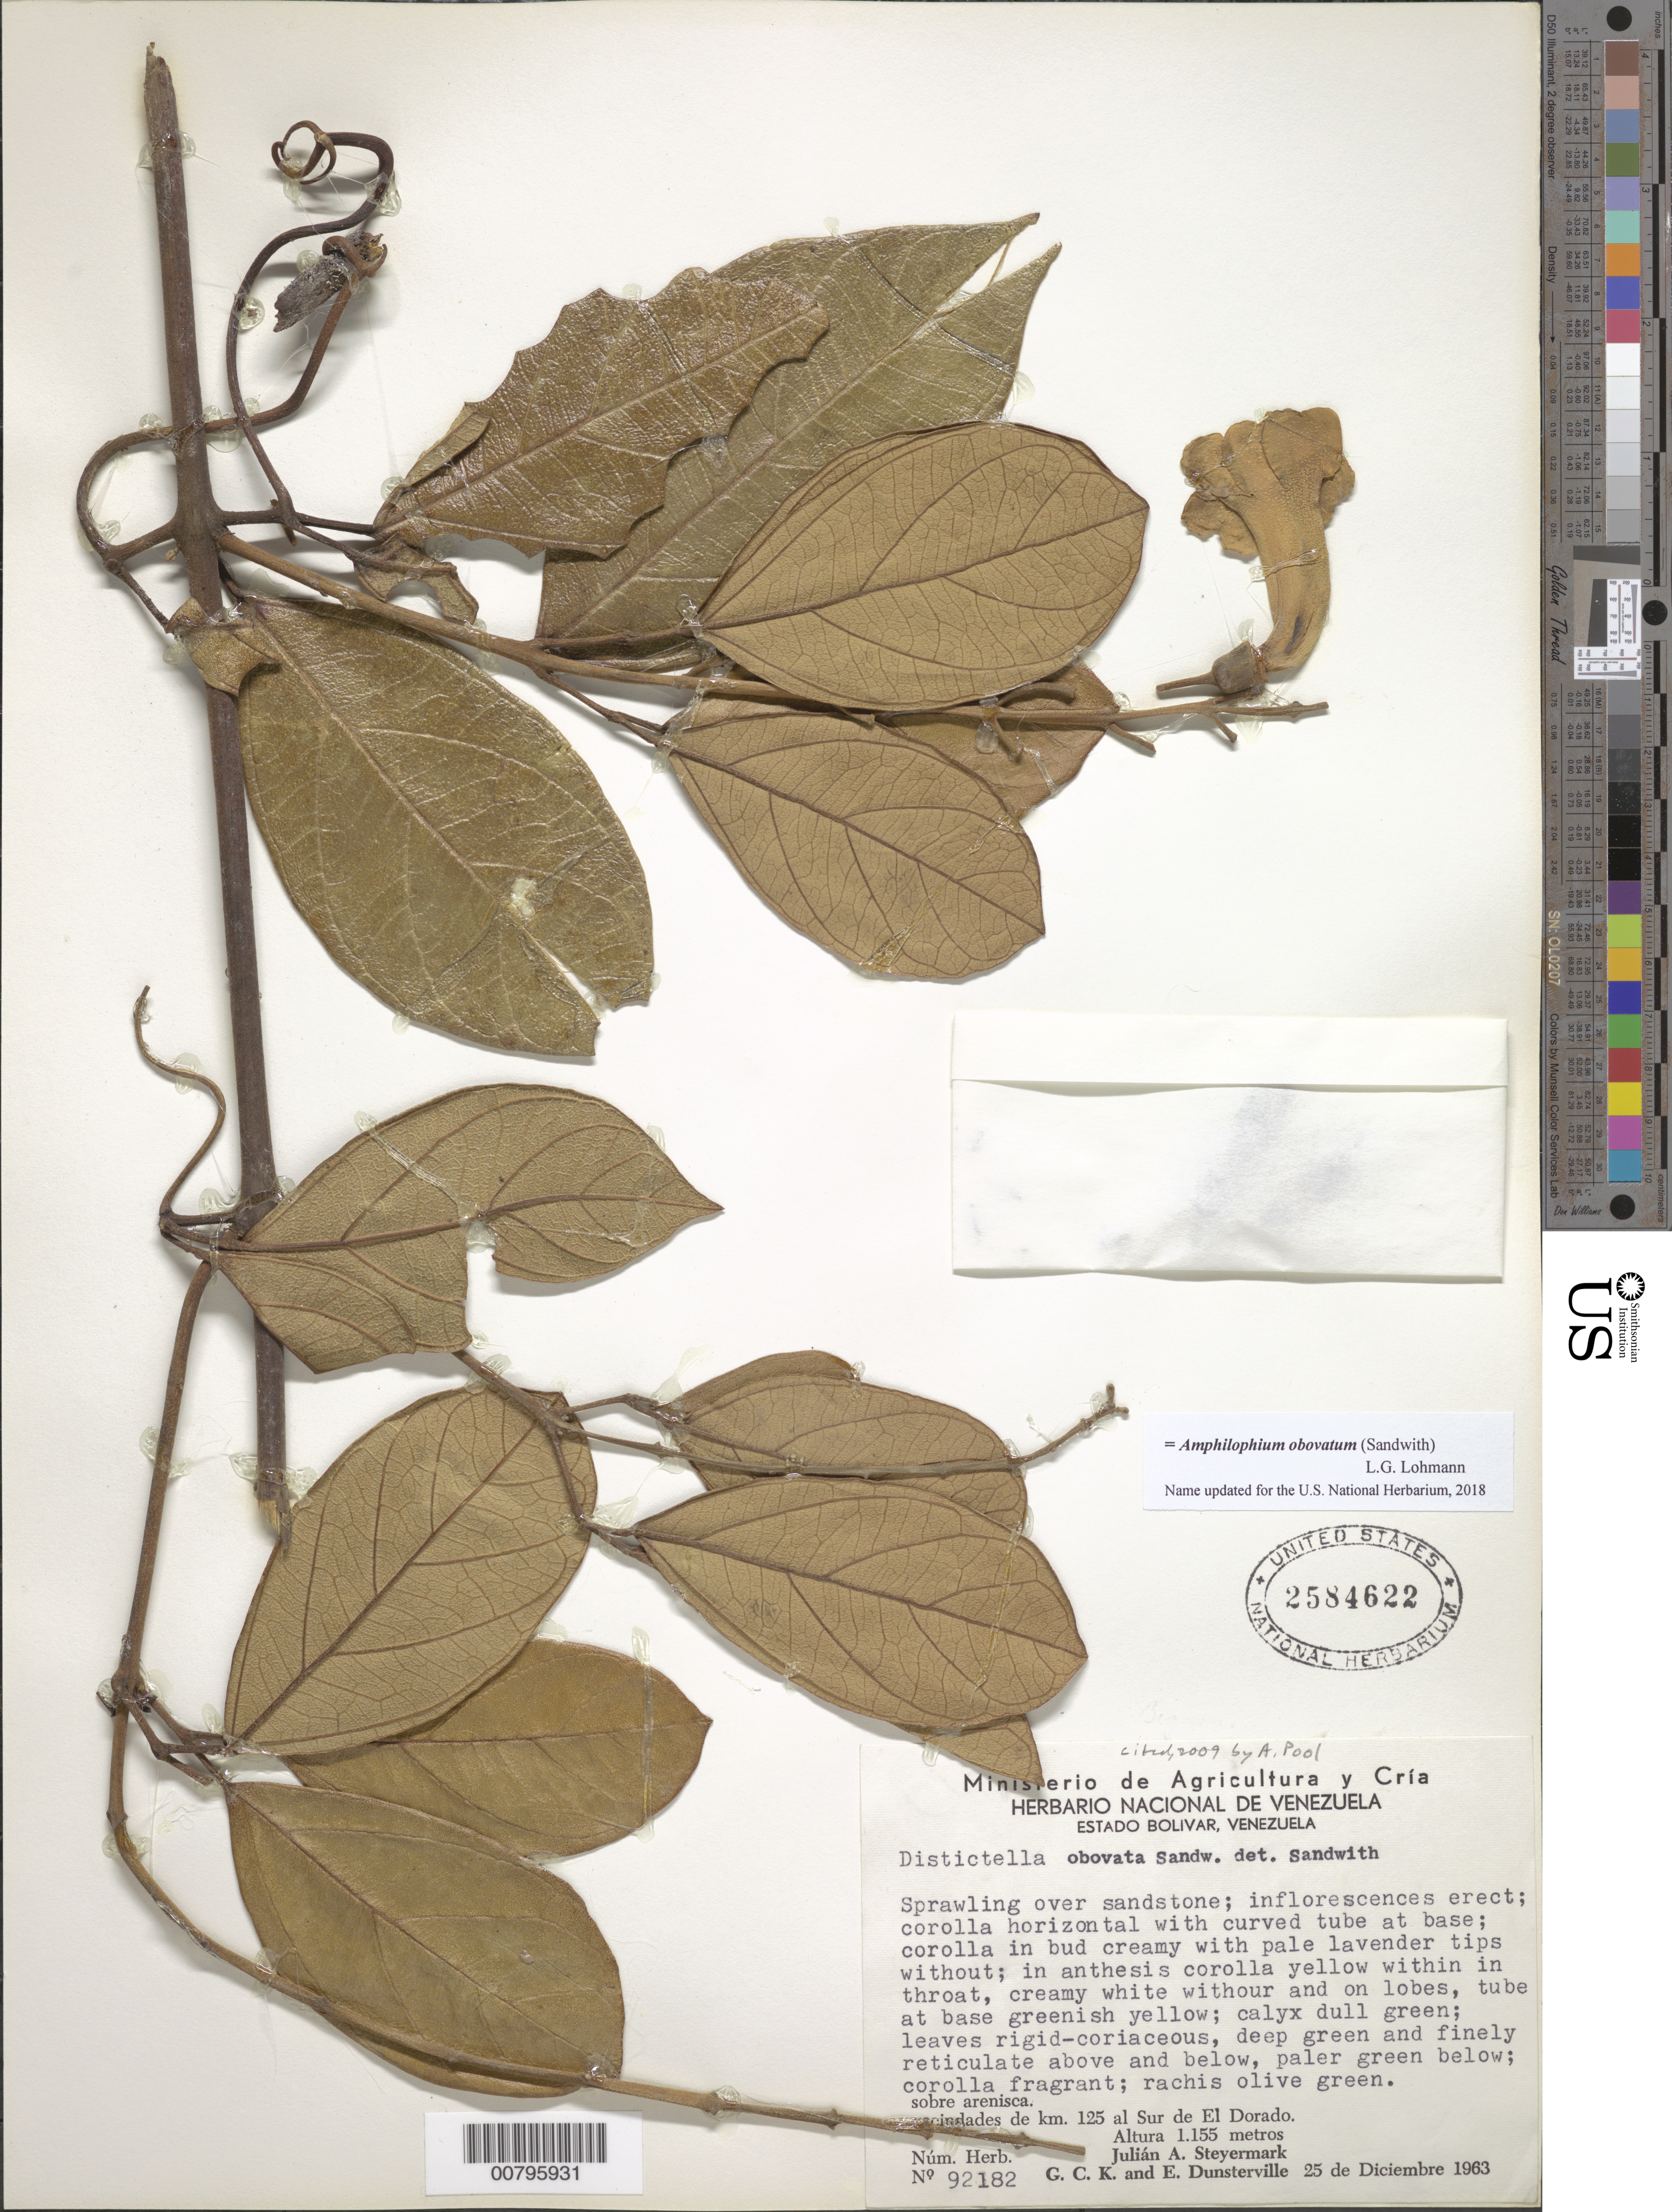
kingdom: Plantae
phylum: Tracheophyta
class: Magnoliopsida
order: Lamiales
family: Bignoniaceae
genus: Amphilophium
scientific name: Amphilophium obovatum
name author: (Sandwith) L.G. Lohmann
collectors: J. Steyermark, G. C. K. Dunsterville & E. Dunsterville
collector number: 92182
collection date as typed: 25-Dec-63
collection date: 1963-12-25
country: Venezuela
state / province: Bolívar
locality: El Dorado, 125 km S of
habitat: Sandstone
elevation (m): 1150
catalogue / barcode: US 2584622